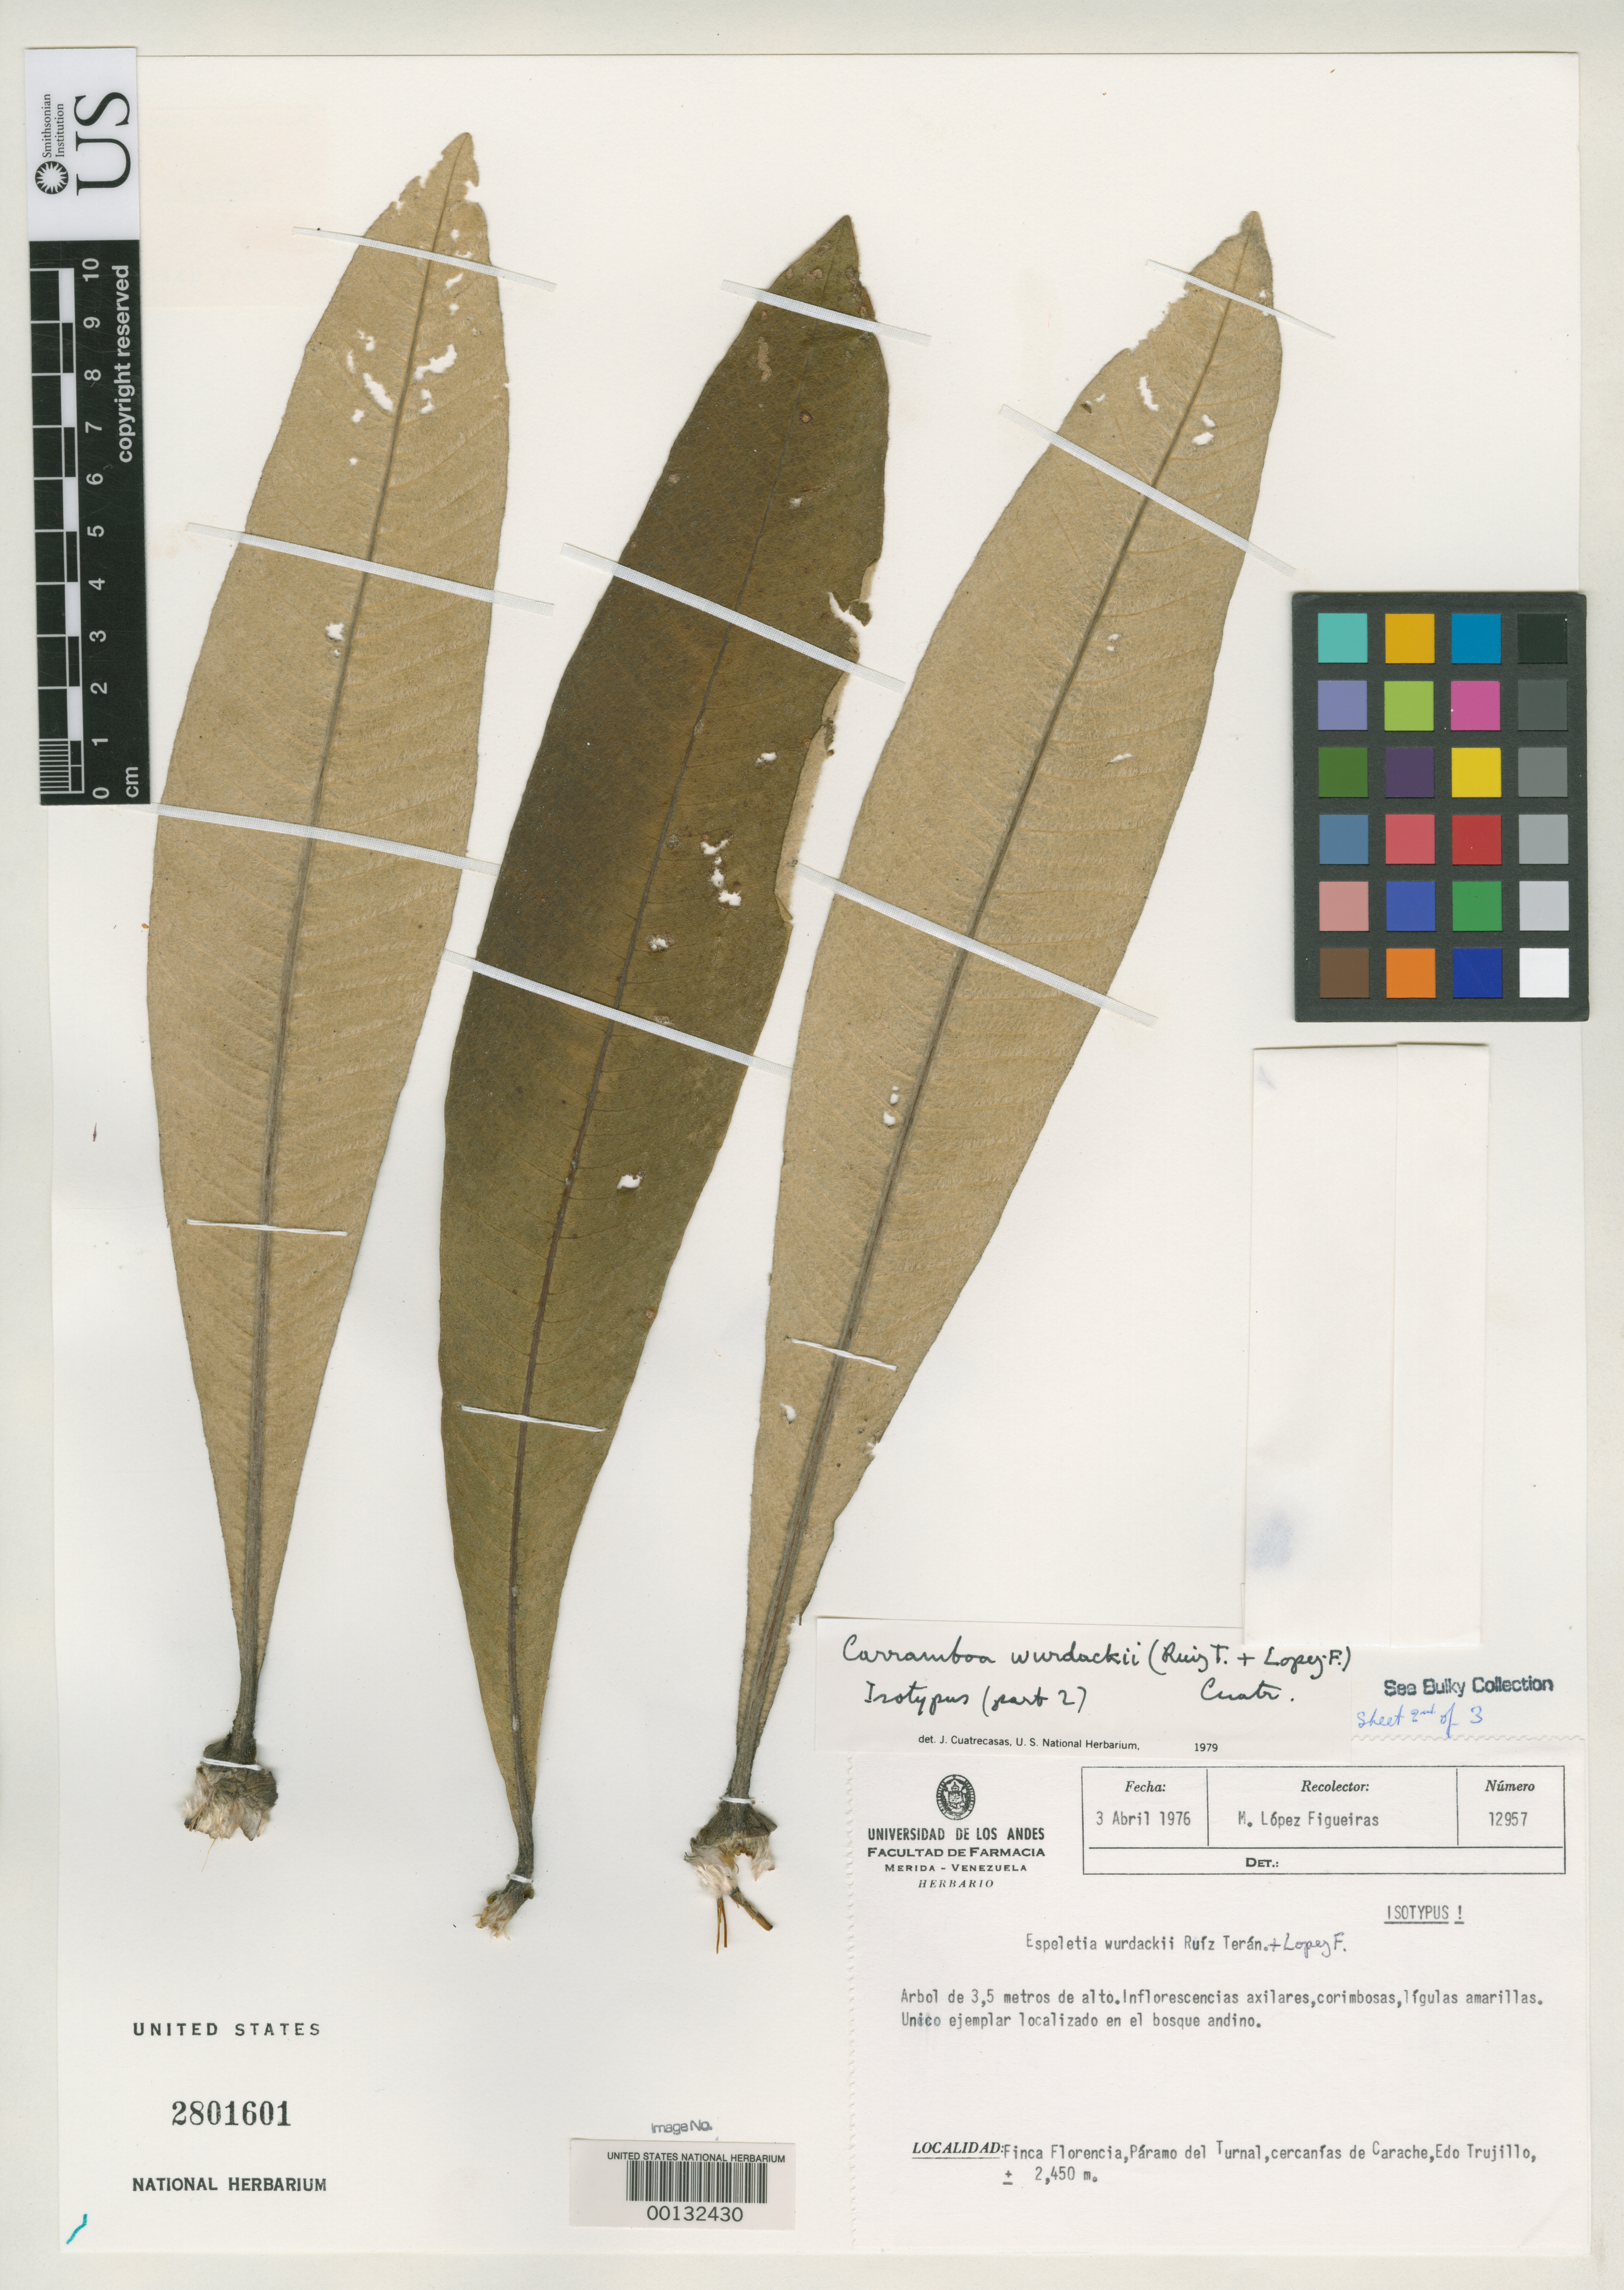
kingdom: Plantae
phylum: Tracheophyta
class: Magnoliopsida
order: Asterales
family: Asteraceae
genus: Espeletia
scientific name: Espeletia wurdackii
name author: Ruíz-Terán & López Fig.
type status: Isotype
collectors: M. López Figueiras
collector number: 12957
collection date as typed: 30 Apr 1976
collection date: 1976-04-30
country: Venezuela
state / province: Trujillo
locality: Finca Florencia, Páramo del Turnal, cercanias de Carache. [Finca Florencia, Páramo del Turnal, vicinity of Carache.]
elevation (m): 2450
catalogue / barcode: US 2801601